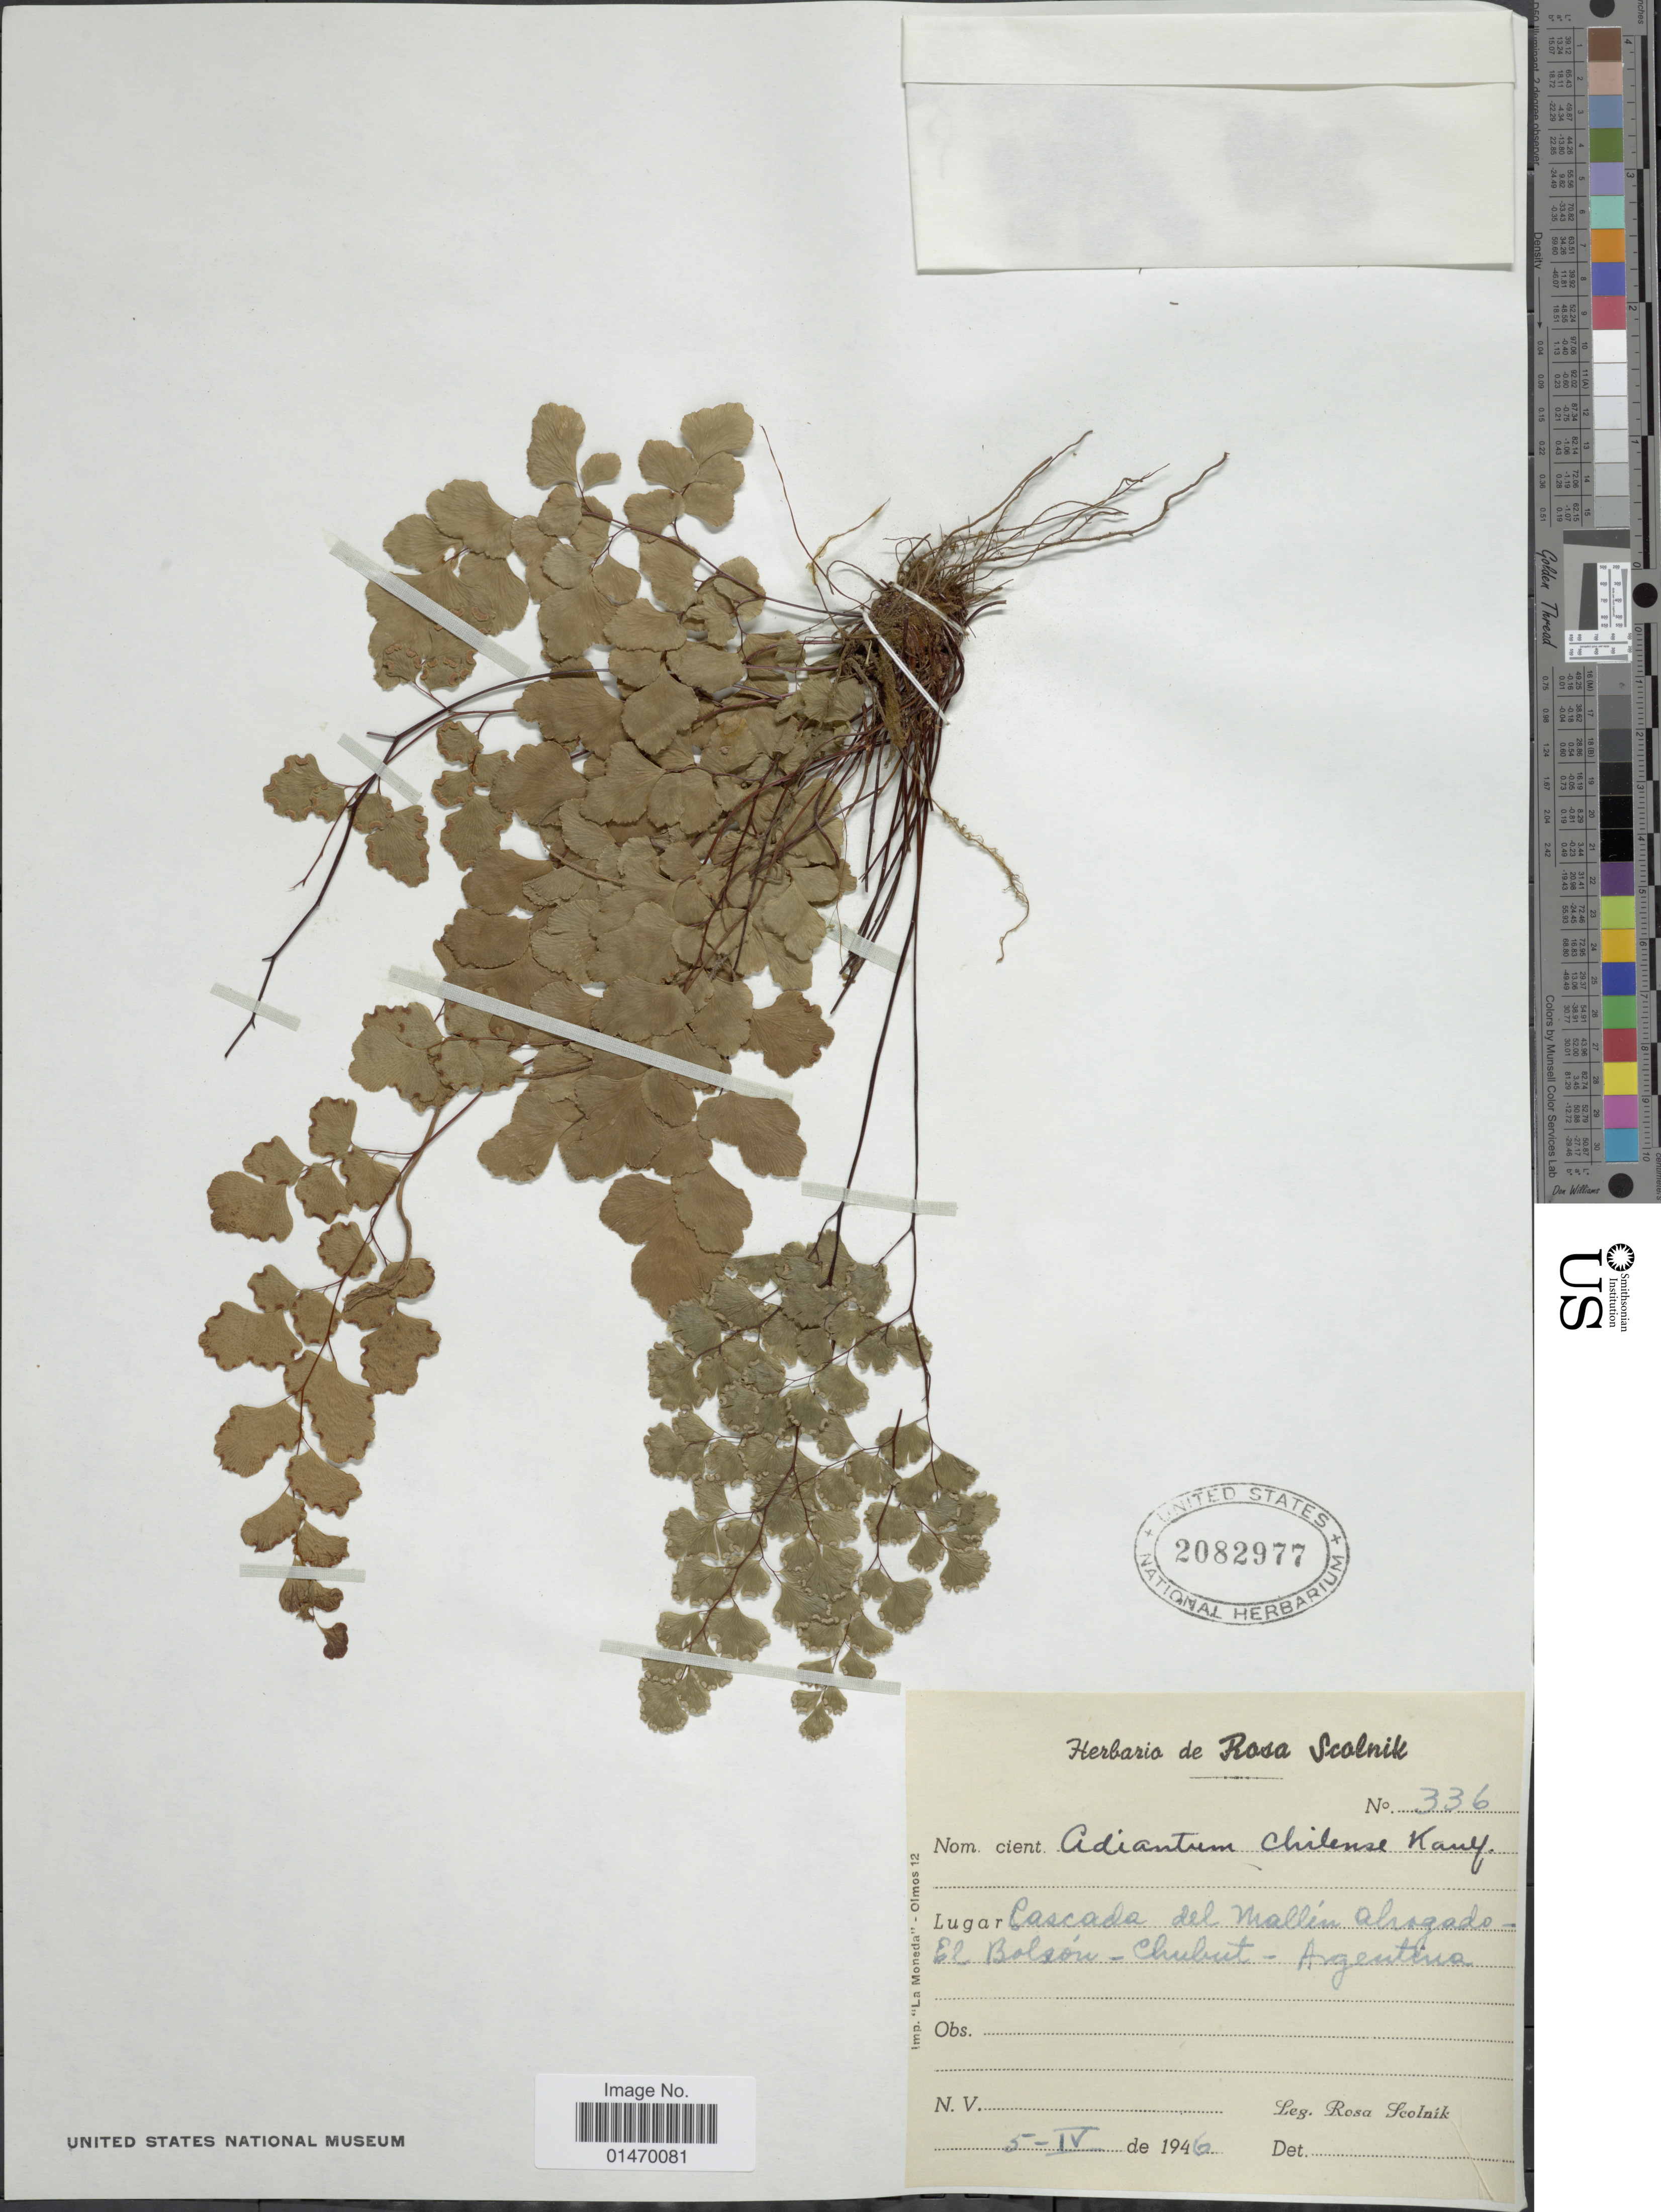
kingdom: Plantae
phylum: Tracheophyta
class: Polypodiopsida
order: Polypodiales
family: Pteridaceae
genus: Adiantum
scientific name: Adiantum chilense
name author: Kaulf.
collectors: R. Scolnik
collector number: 336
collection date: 1946-04-05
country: Argentina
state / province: Chubut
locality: Cascada del Mallin alagadom El Bolson.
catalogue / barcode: US 2082977